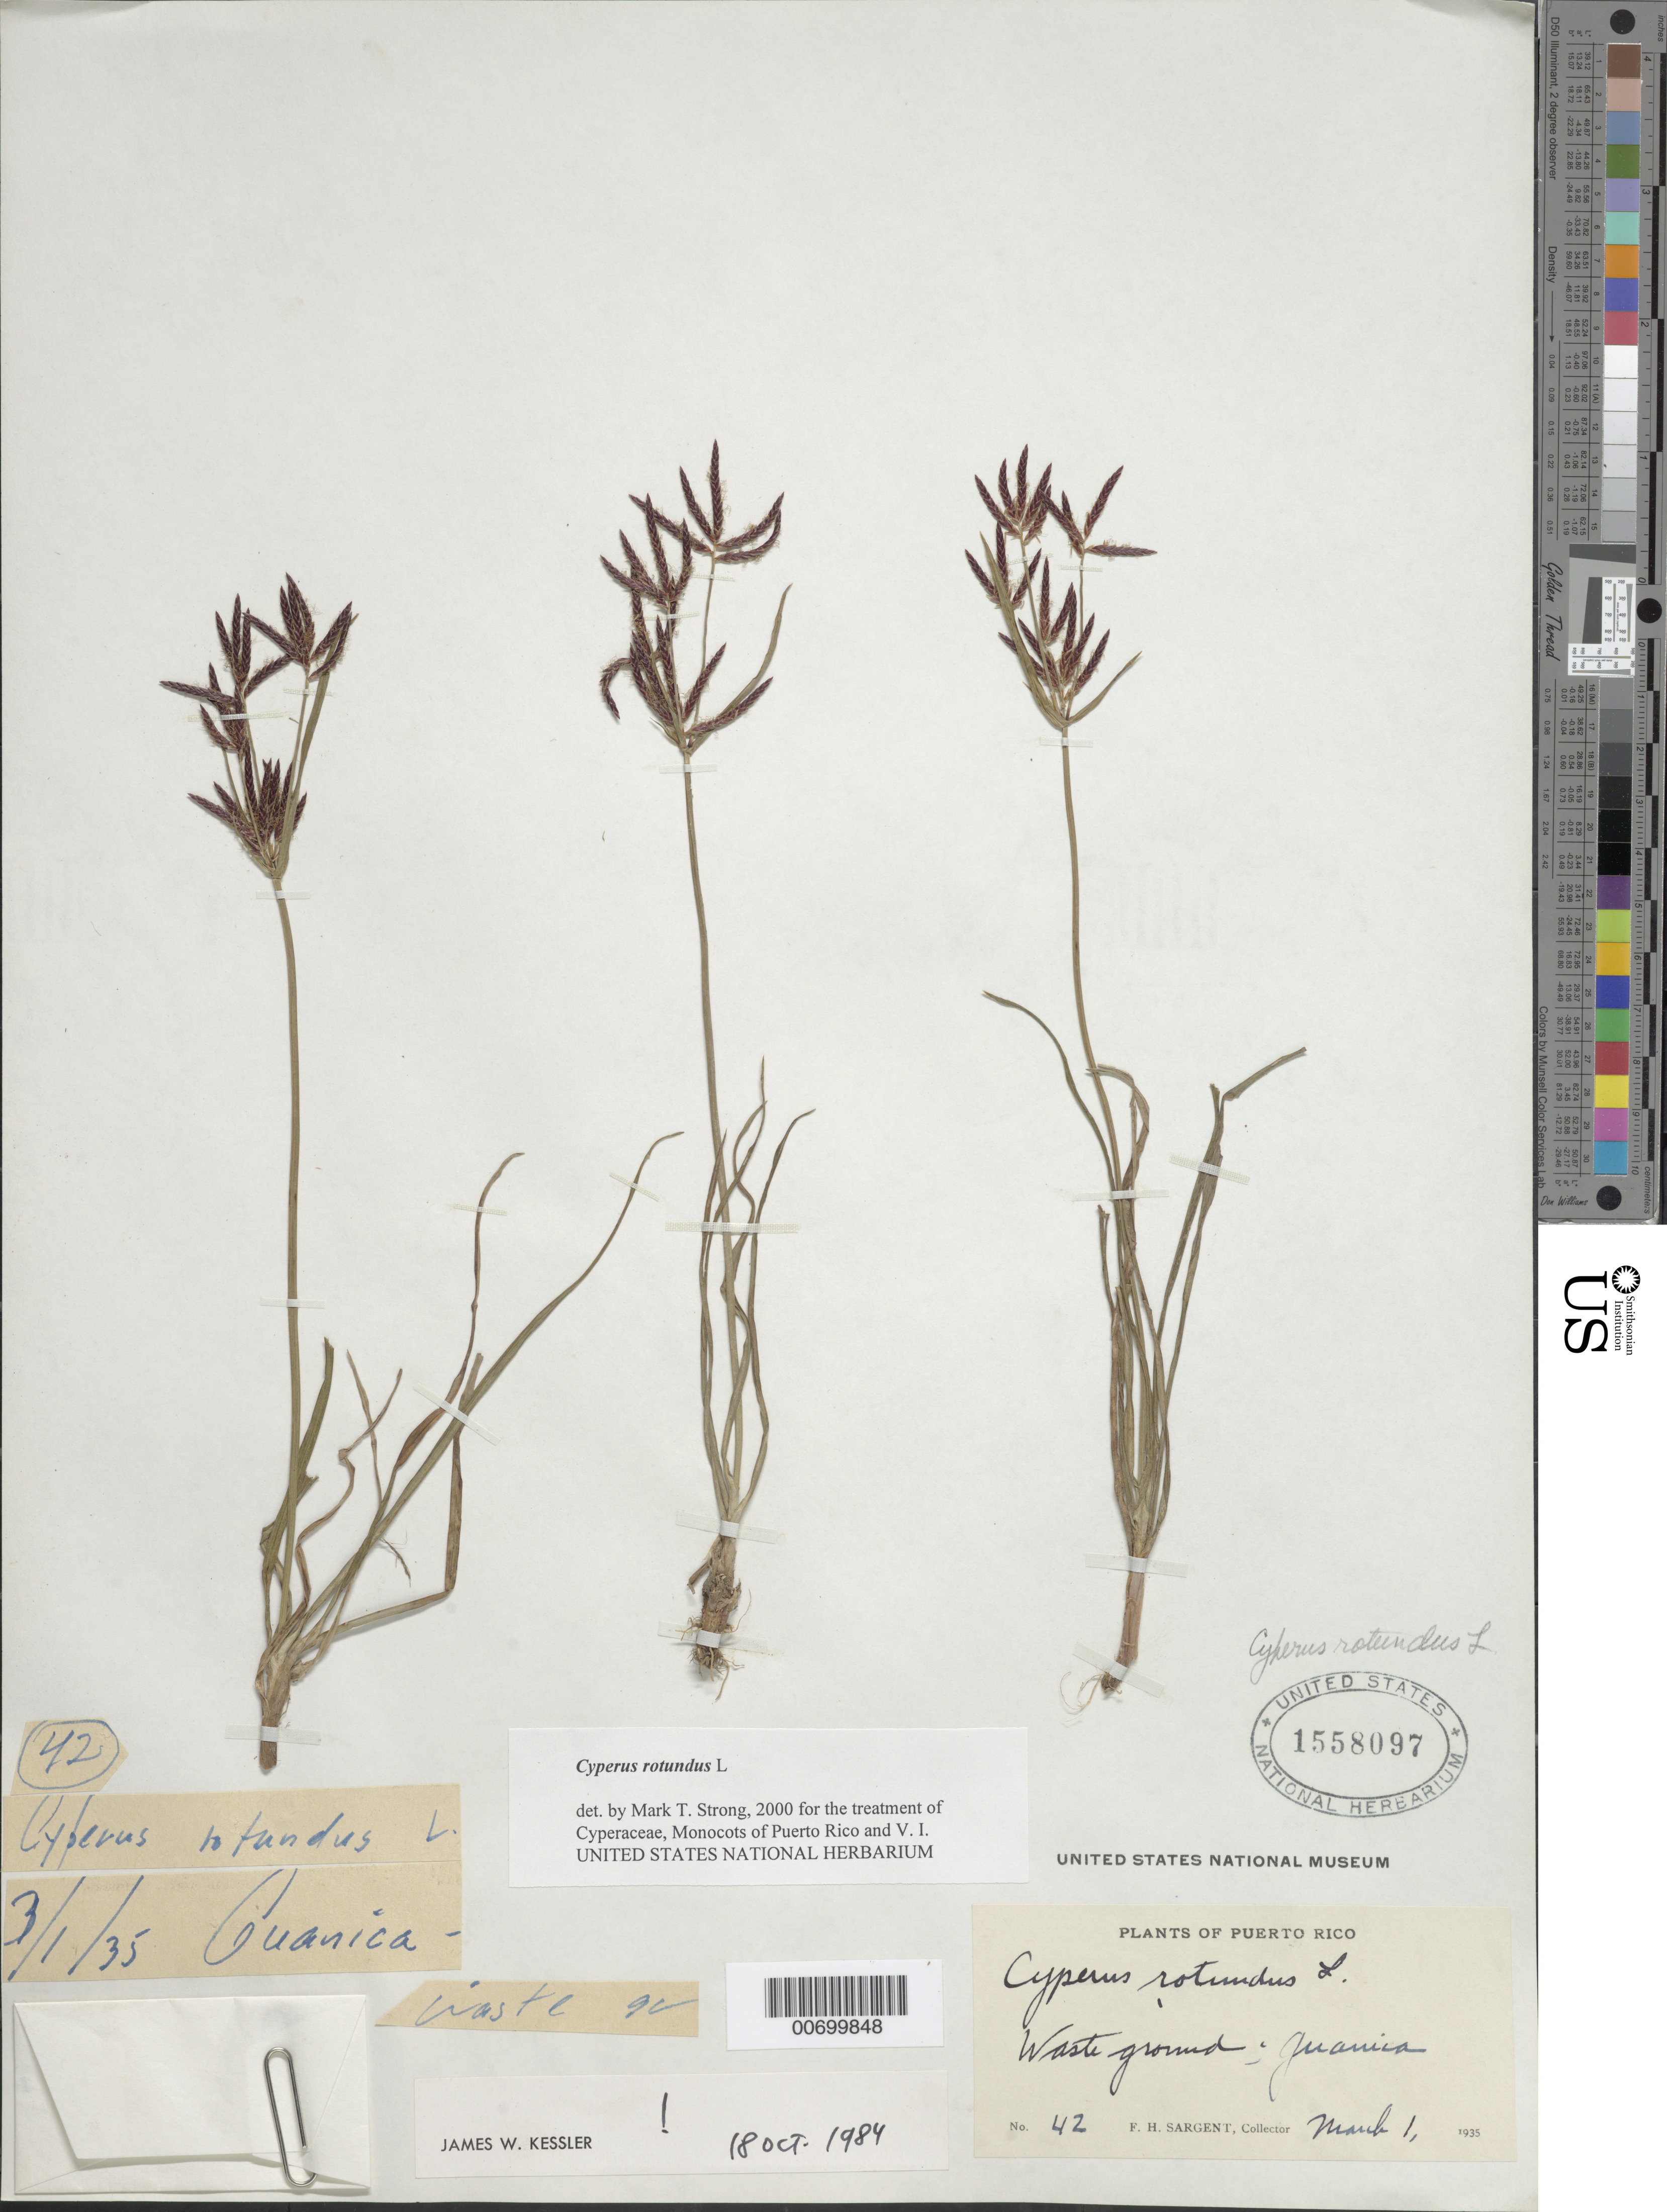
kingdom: Plantae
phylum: Tracheophyta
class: Liliopsida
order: Poales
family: Cyperaceae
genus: Cyperus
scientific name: Cyperus rotundus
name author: L.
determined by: Strong, M. T., (US), Smithsonian Institution - National Museum of Natural History (UNITED STATES)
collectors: F. H. Sargent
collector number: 42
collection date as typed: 01 Mar 1935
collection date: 1935-03-01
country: Puerto Rico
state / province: Guánica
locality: Guanica.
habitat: Waste ground.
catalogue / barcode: US 1558097